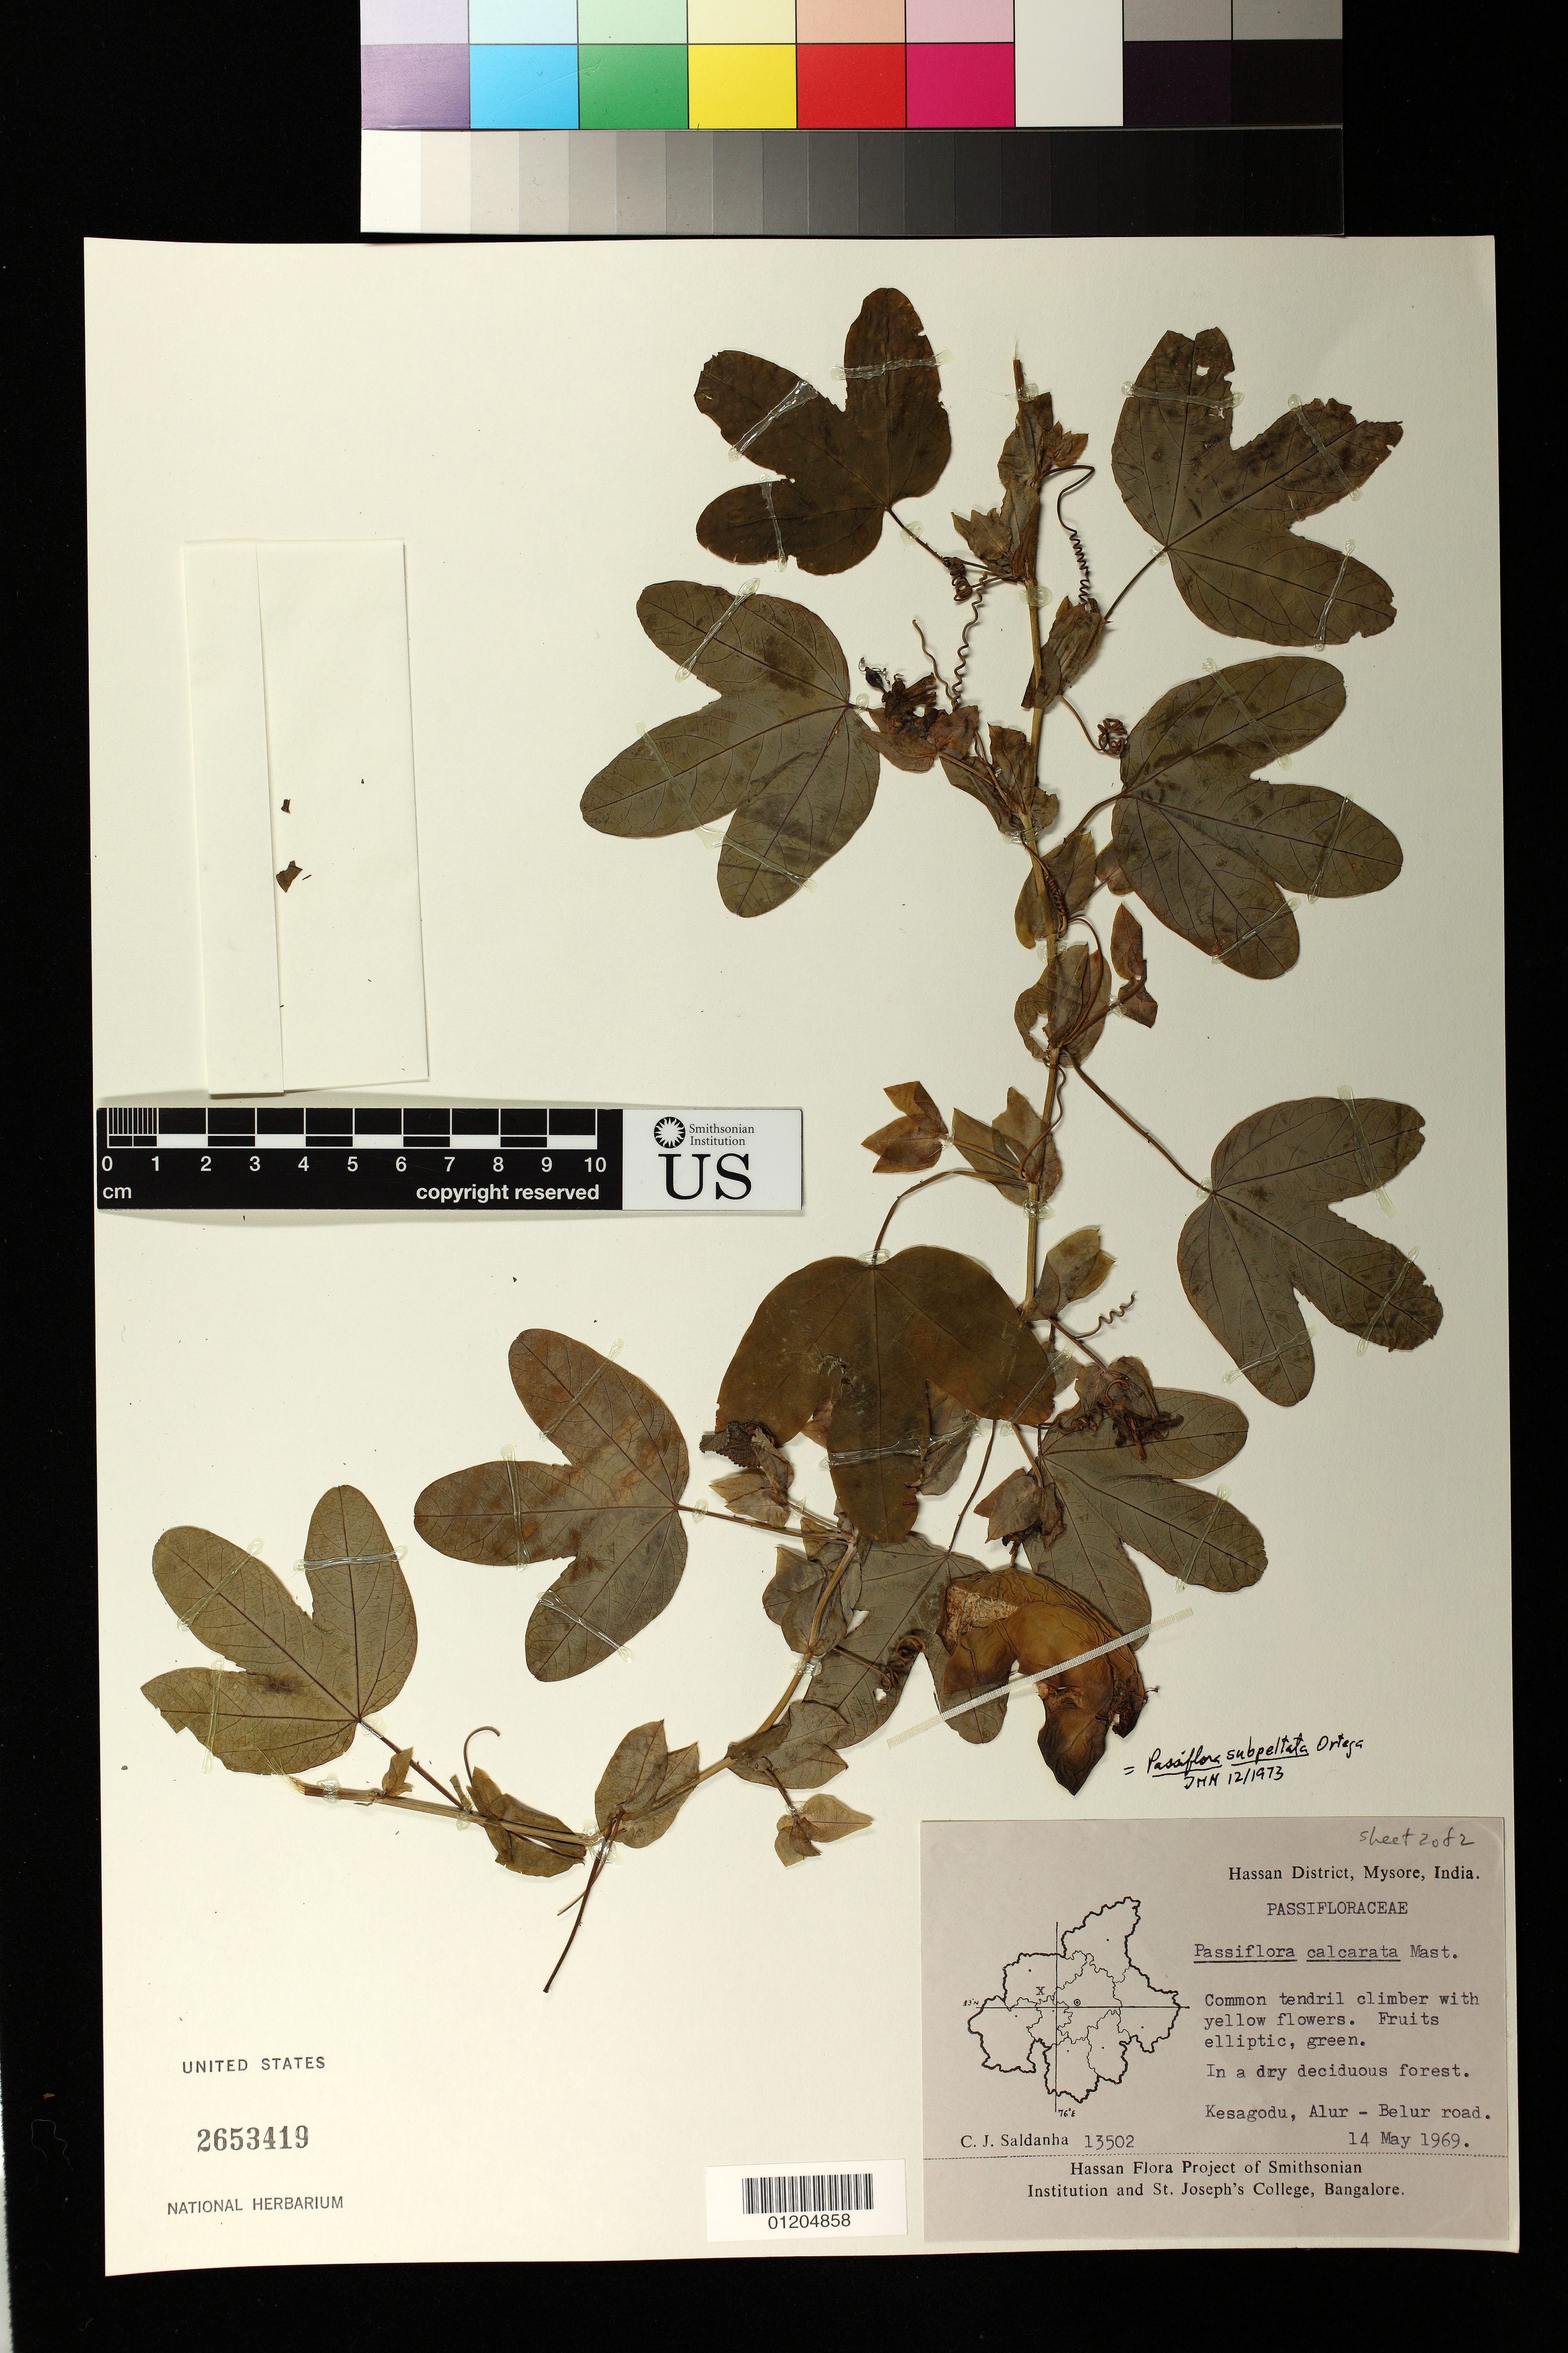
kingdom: Plantae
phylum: Tracheophyta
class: Magnoliopsida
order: Malpighiales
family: Passifloraceae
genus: Passiflora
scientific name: Passiflora subpeltata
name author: Ortega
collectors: C. J. Saldanha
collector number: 13502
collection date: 1969-05-14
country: India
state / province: Karnataka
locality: Hassan District, Mysore, Kesagodu, Alur - Belur road.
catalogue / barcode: US 2653419